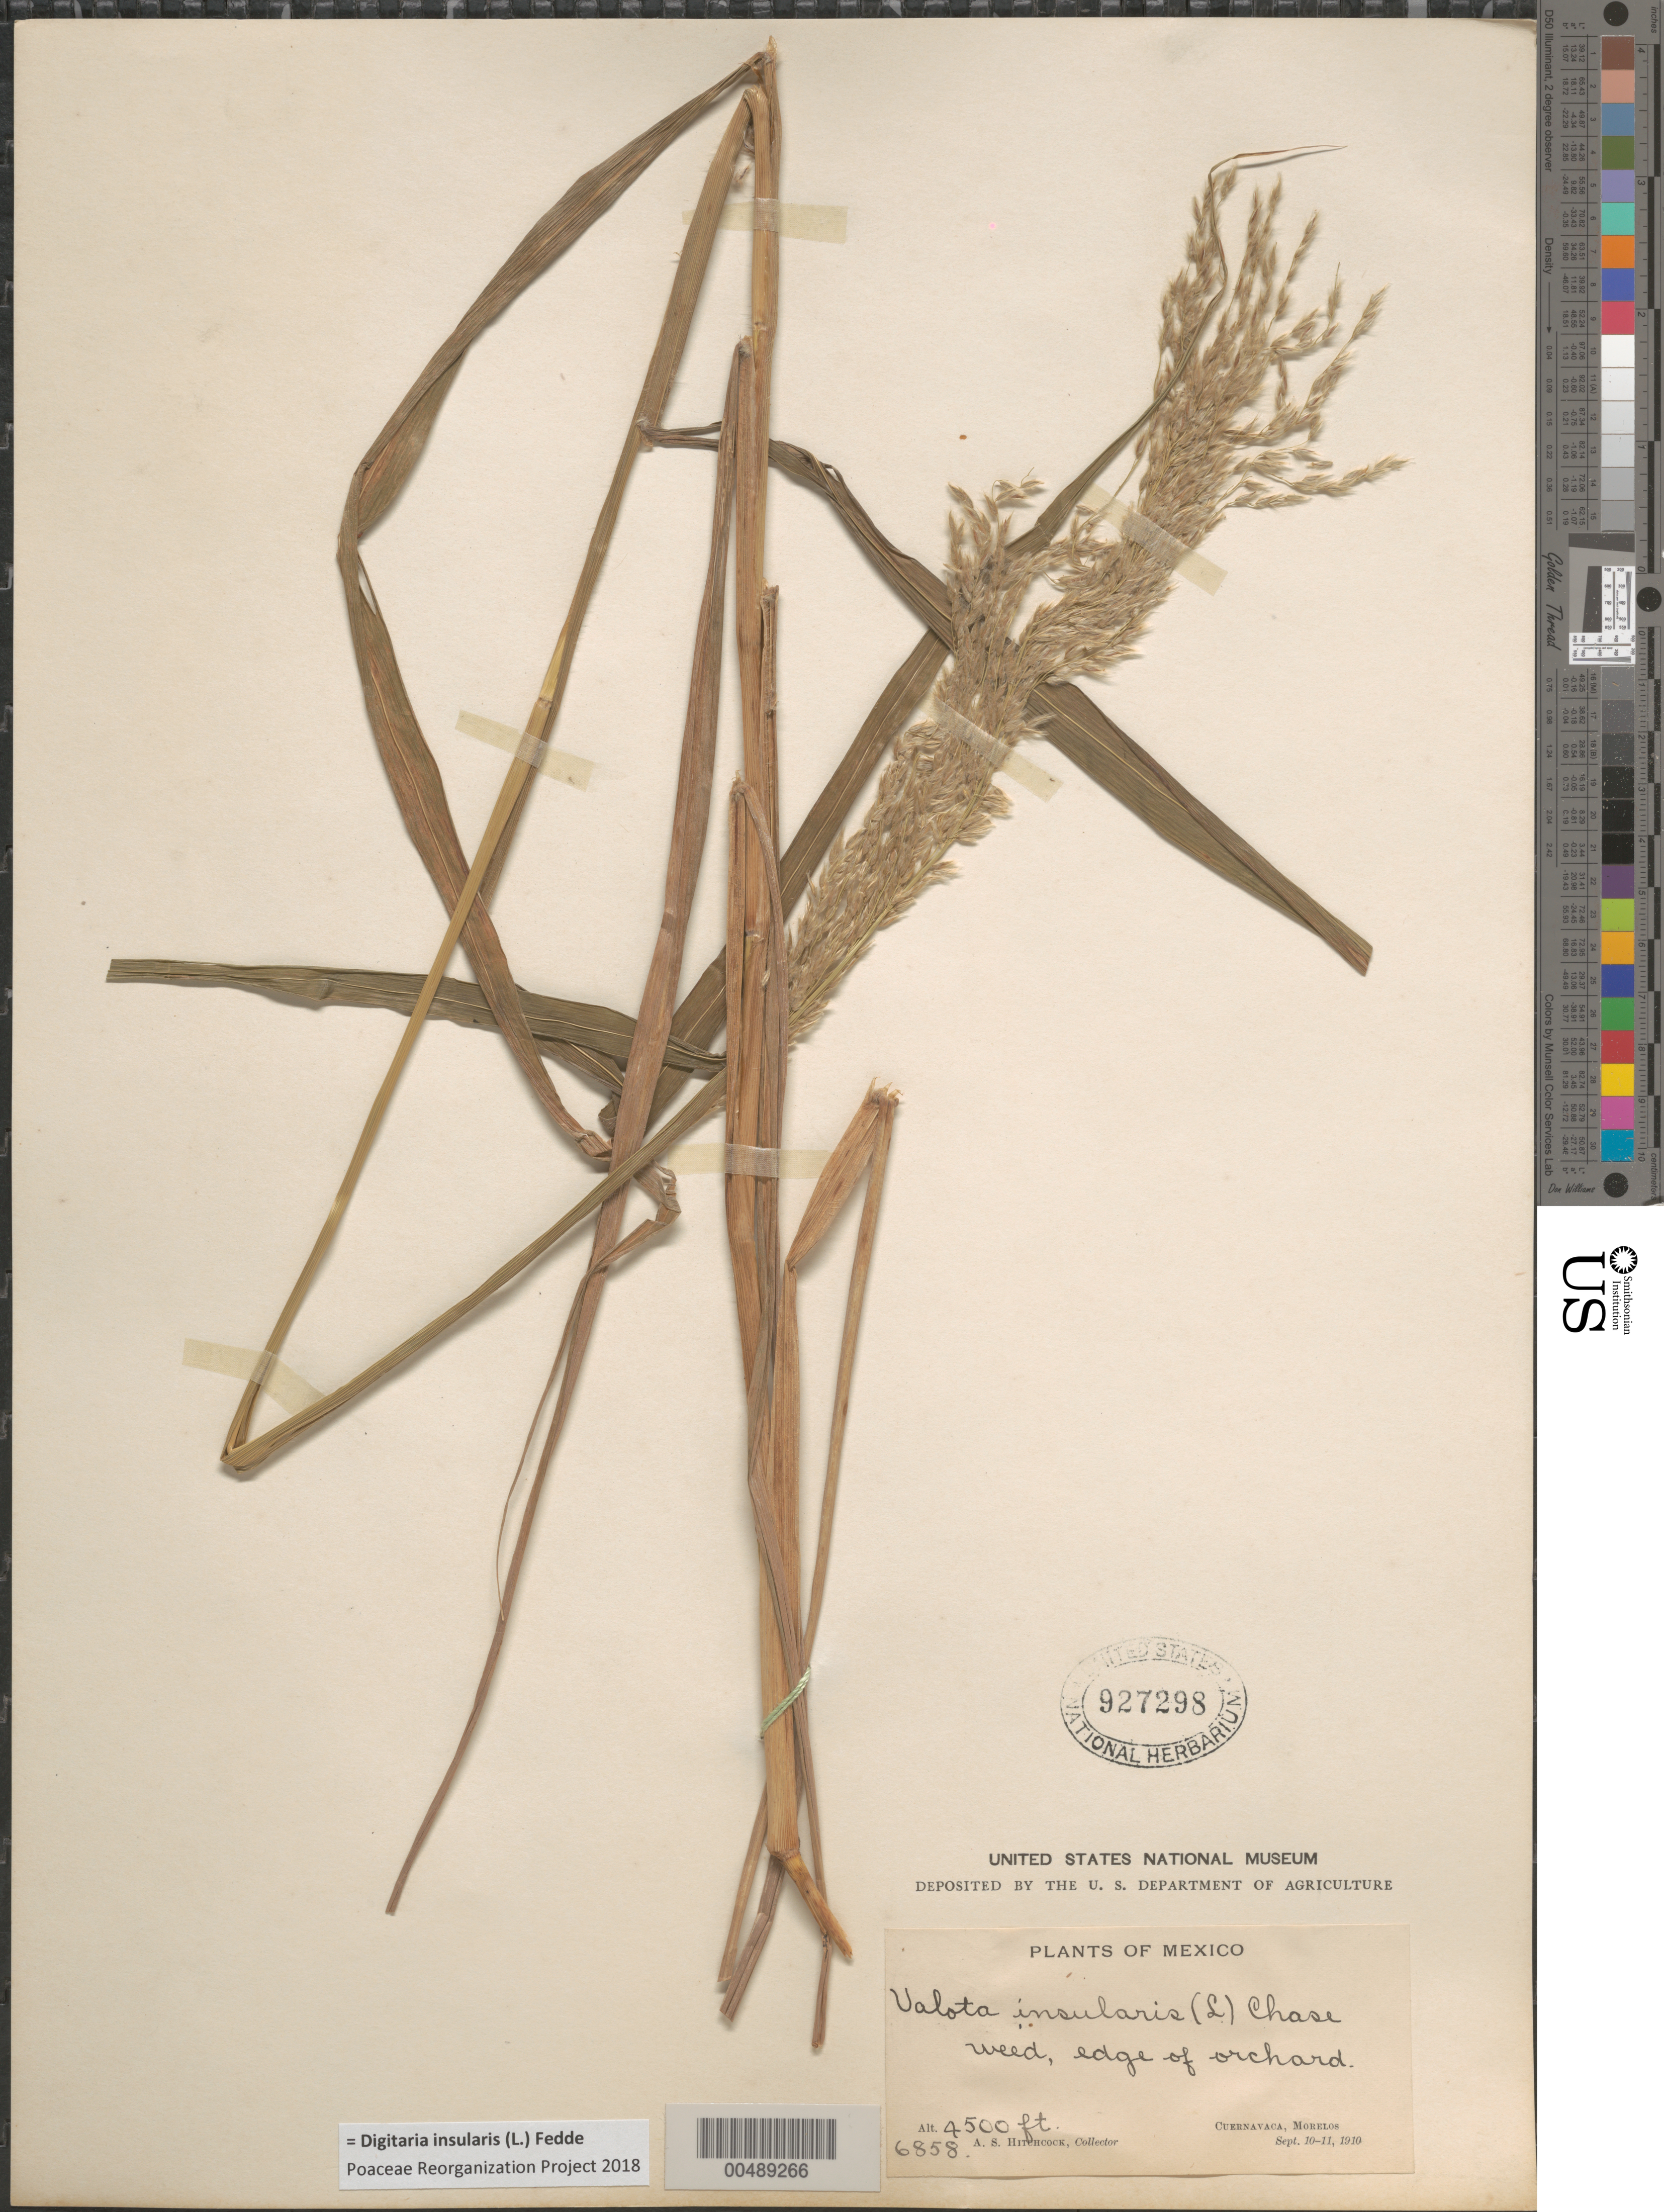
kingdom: Plantae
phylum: Tracheophyta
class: Liliopsida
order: Poales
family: Poaceae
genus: Digitaria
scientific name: Digitaria insularis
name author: (L.) Fedde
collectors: A. S. Hitchcock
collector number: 6858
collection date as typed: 10 Sep 1910 to 11 Sep 1910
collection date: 1910-09-11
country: Mexico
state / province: Morelos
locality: Cuernavaca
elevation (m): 1372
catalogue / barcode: US 927298